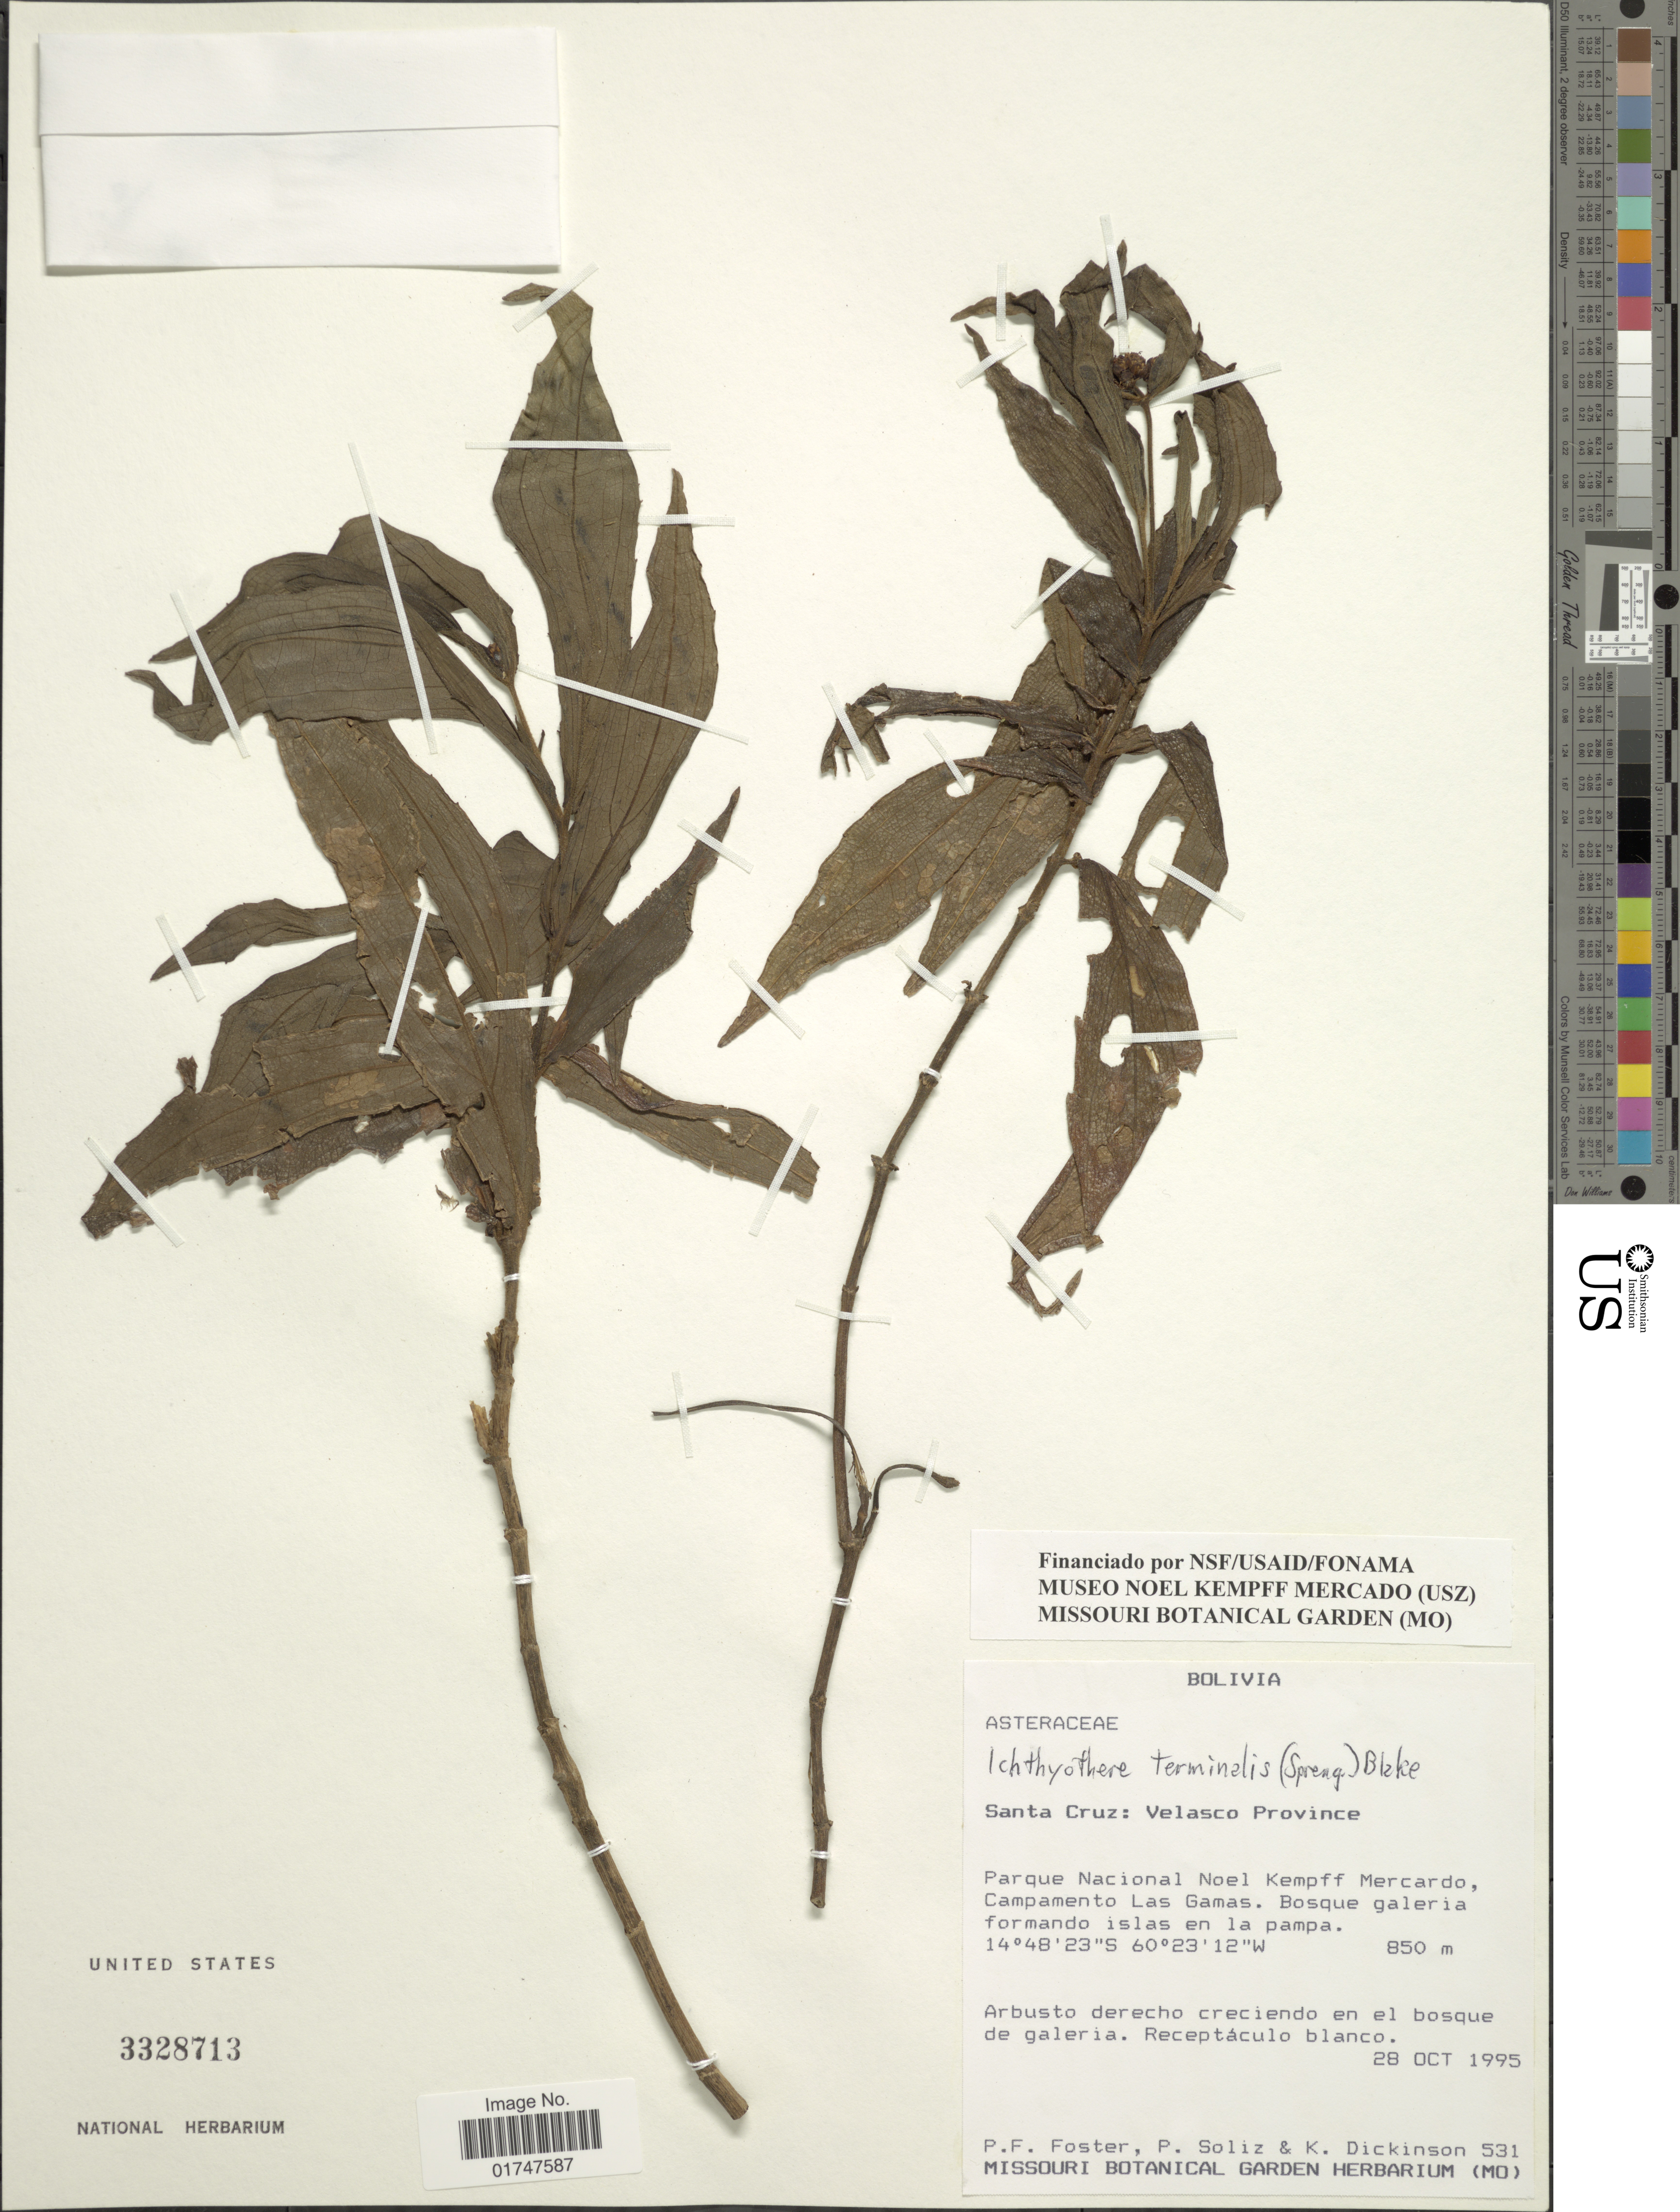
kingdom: Plantae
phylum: Tracheophyta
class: Magnoliopsida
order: Asterales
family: Asteraceae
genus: Ichthyothere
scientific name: Ichthyothere terminalis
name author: (Spreng.) S.F. Blake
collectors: P. Foster, P. Soliz & K. Dickinson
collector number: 531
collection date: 1995-10-28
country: Bolivia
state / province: Santa Cruz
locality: Santa Cruz: Velasco Province. Parque Nacional Noel Kempff Mercardo, Campamento Las Gamas. Bosque galeria formando islas en la pampa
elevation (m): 850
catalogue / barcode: US 3328713